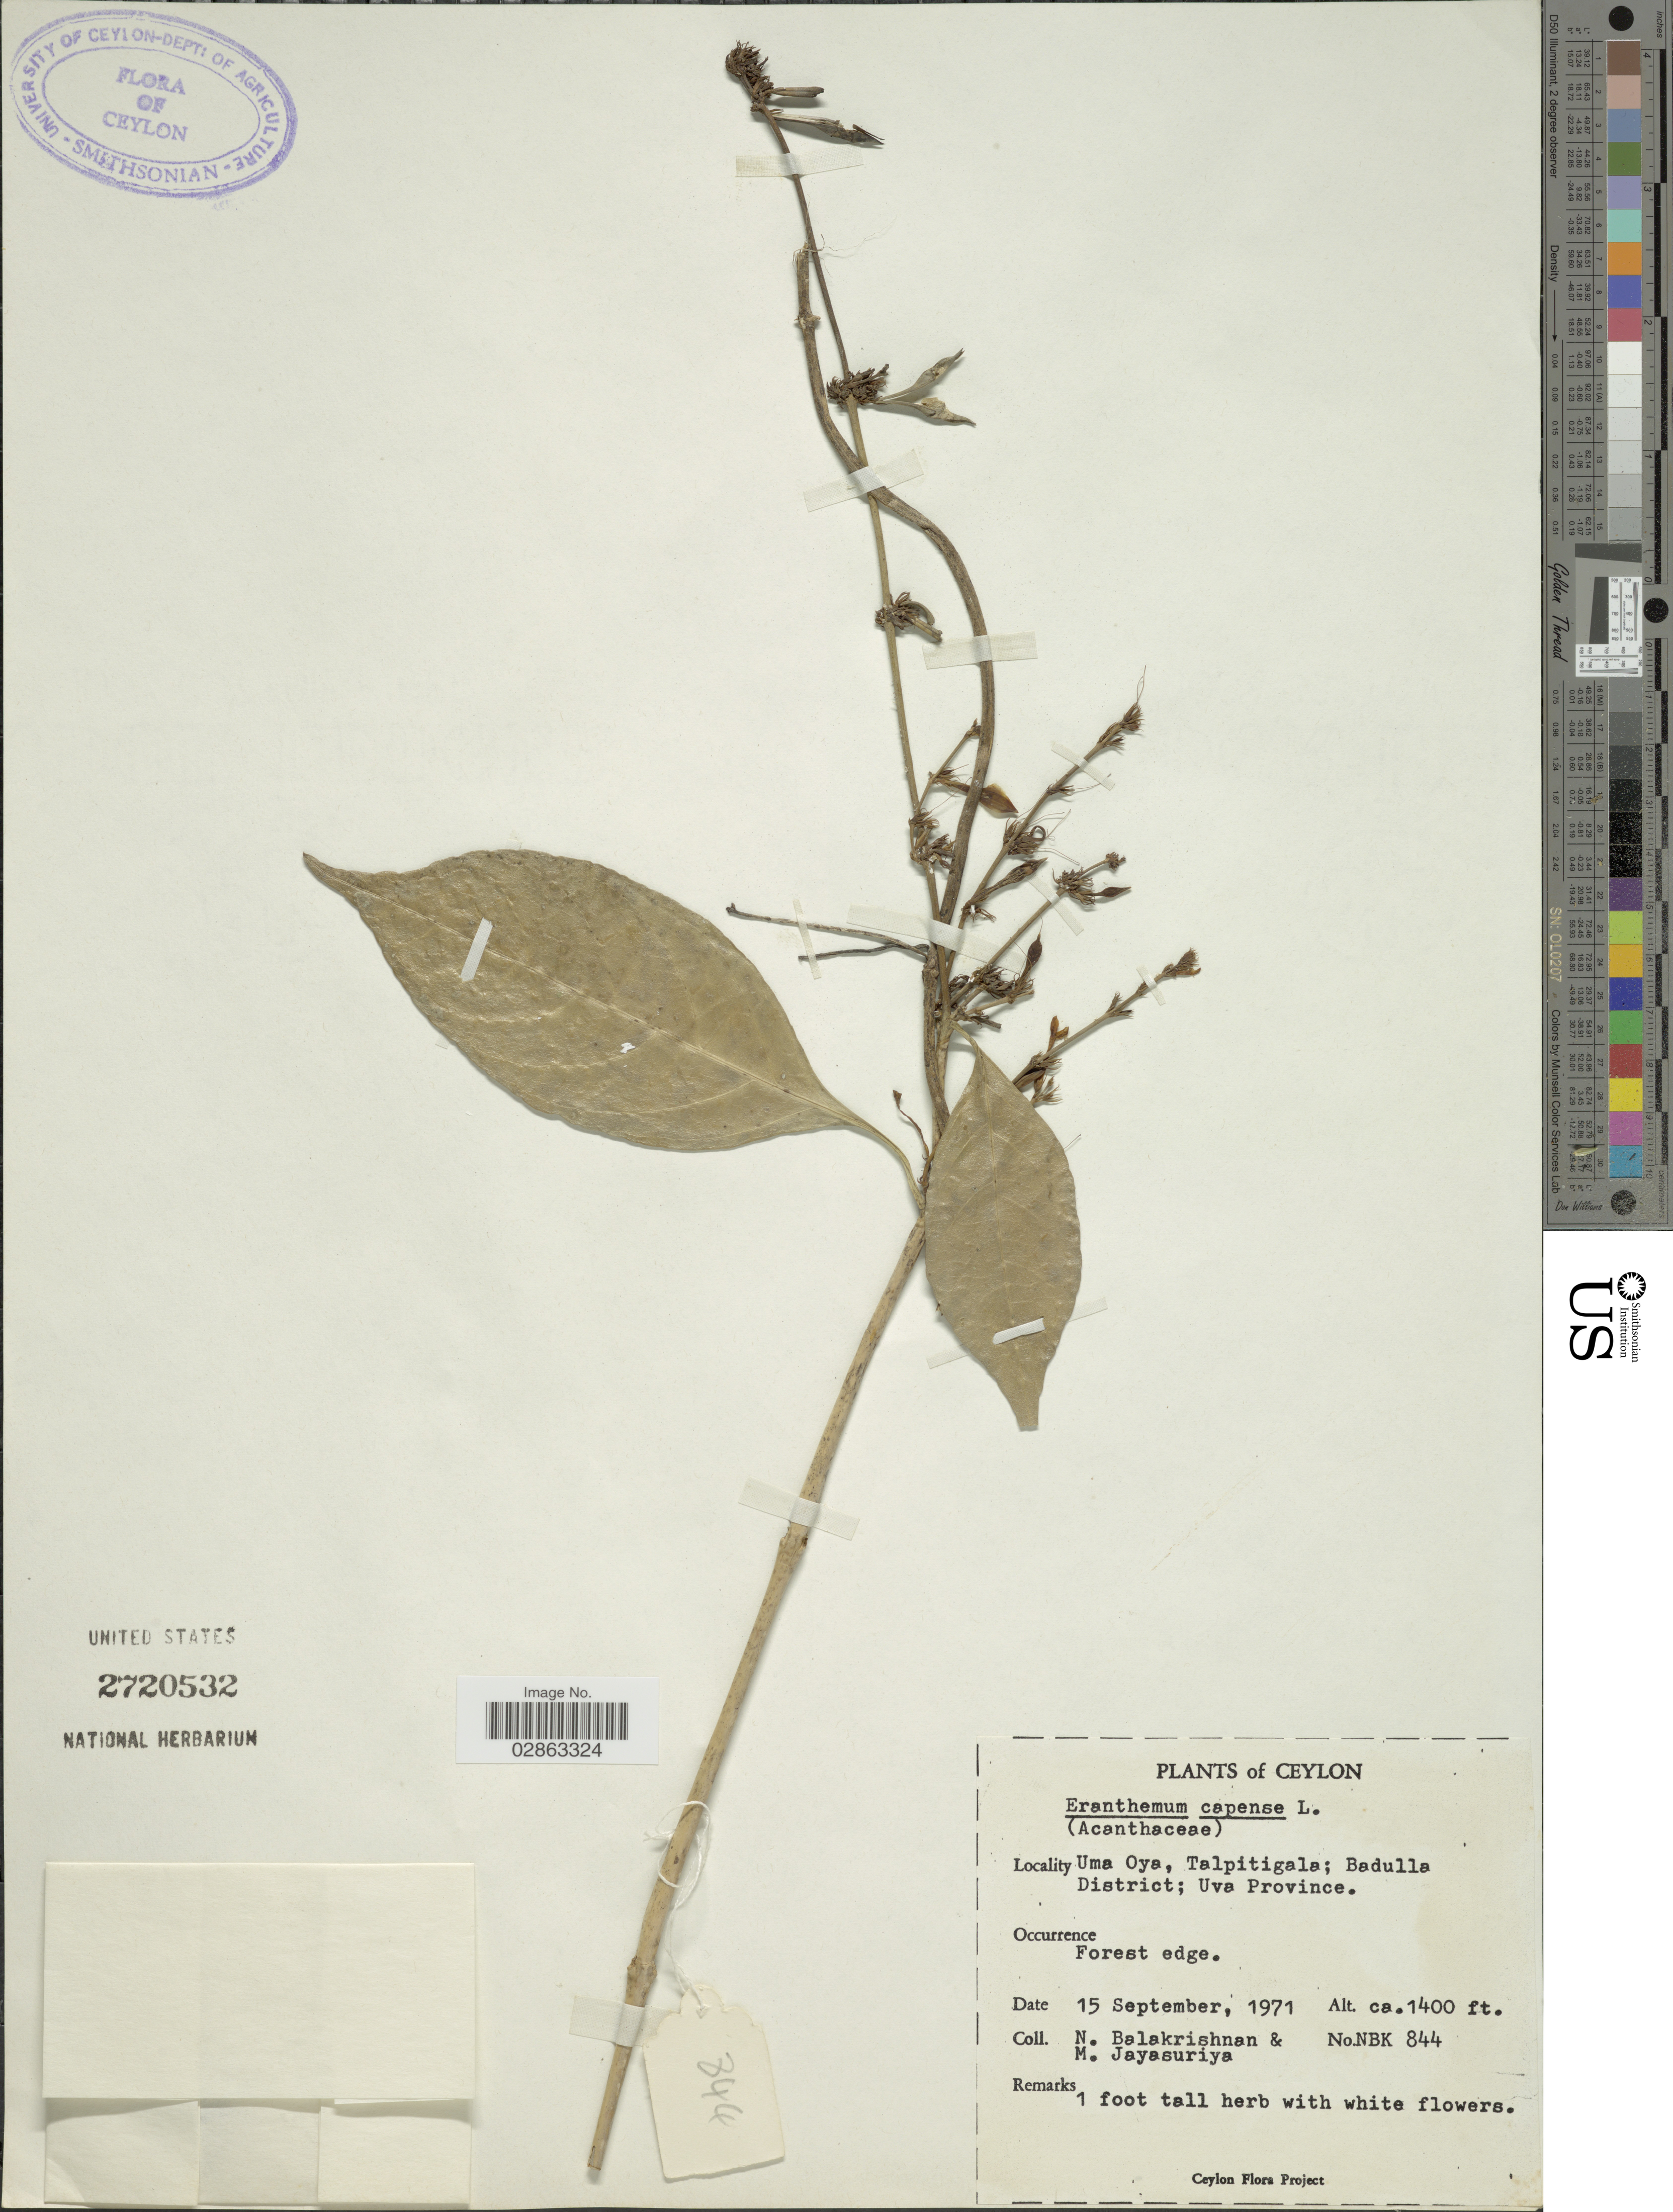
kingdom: Plantae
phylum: Tracheophyta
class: Magnoliopsida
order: Lamiales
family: Acanthaceae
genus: Eranthemum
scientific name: Eranthemum capense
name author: L.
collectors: N. Balakrishnan & M. Jayasuriya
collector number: NBK844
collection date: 1971-09-15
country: Sri Lanka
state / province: Uva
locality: Ceylon. Uma Oya, Talpitigala; Badulla District.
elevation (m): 427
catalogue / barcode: US 2720532